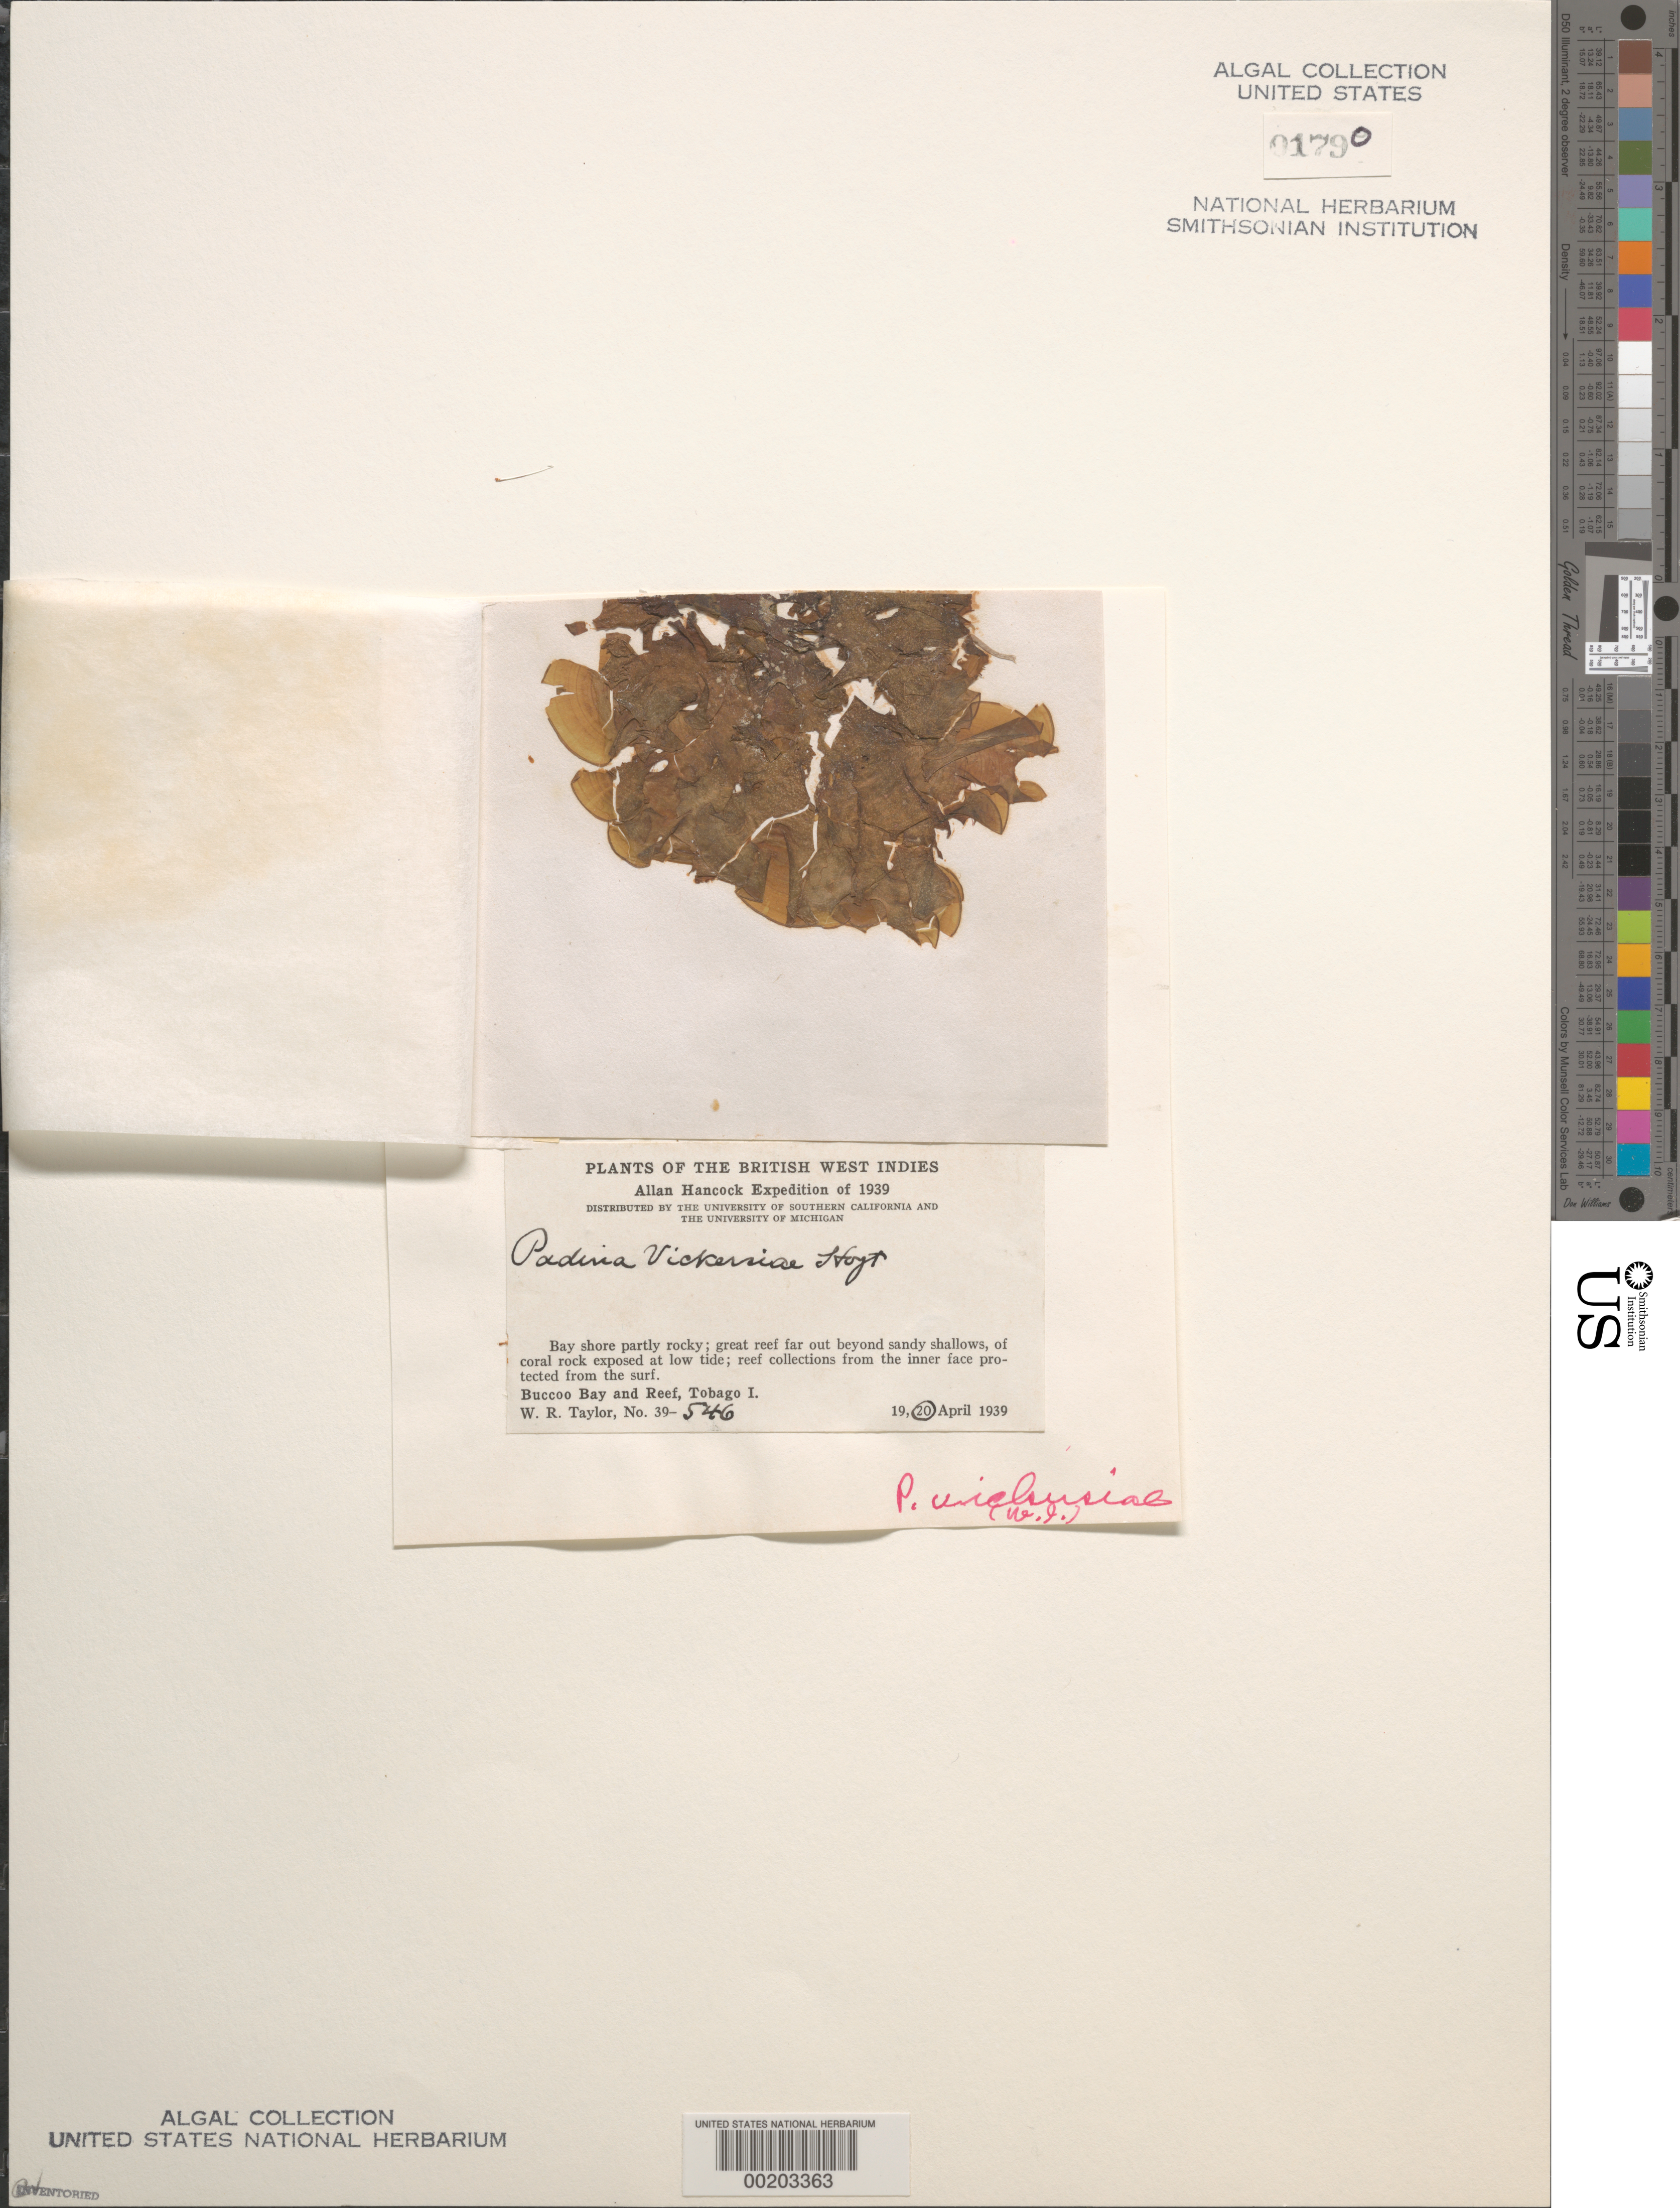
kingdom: Chromista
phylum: Ochrophyta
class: Phaeophyceae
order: Dictyotales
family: Dictyotaceae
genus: Padina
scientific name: Padina gymnospora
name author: (Kütz.) O.G. Sond.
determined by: Algae name updating Project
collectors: W. R. Taylor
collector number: WRT 39-546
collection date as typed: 20 April 1939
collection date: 1939-04-20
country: Trinidad and Tobago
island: Tobago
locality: Bucco Bay (Buccoo Bay) and Bucco Reef (Buccoo Reef)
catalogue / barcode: US 1790